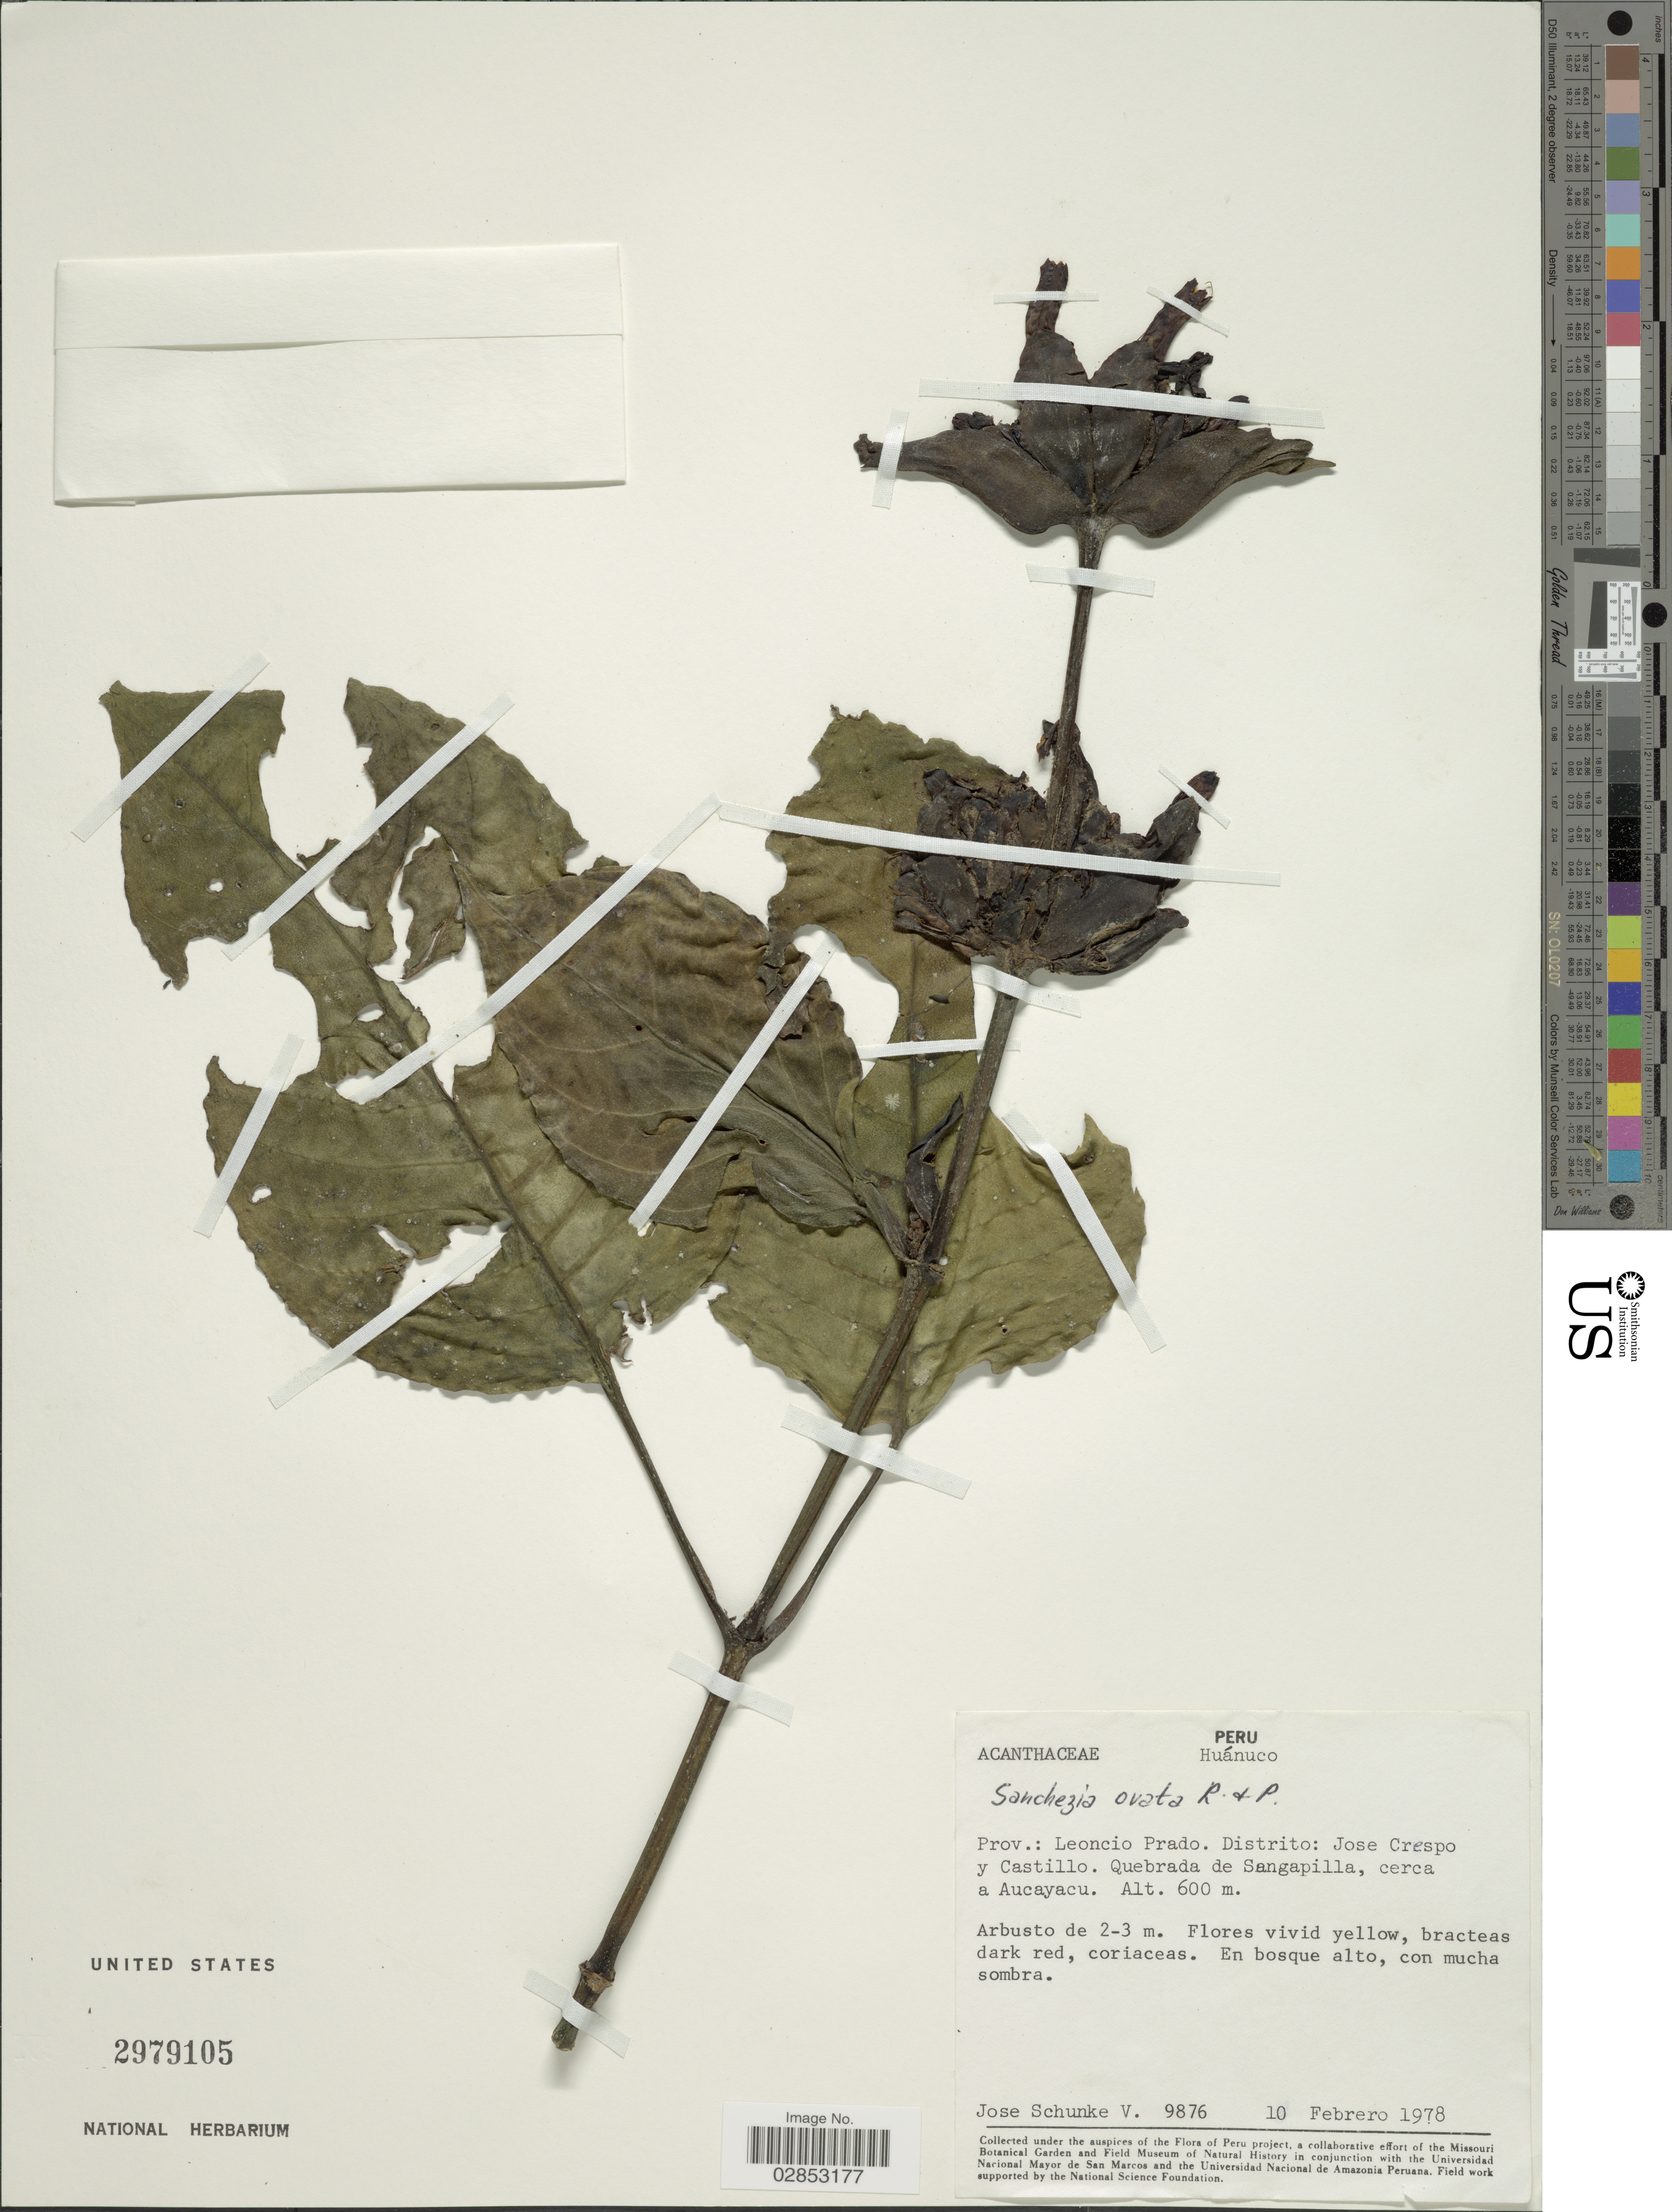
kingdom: Plantae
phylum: Tracheophyta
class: Magnoliopsida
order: Lamiales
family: Acanthaceae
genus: Sanchezia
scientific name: Sanchezia ovata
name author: Ruiz & Pav.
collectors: J. Schunke Vigo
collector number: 9876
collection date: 1978-02-10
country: Peru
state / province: Huánuco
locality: Prov.: Leoncio Prado, Distrito: Jose Crespo y Castillo, Quebrada de Sangapilla, cerca a Aucayacu.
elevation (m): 600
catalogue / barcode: US 2979105